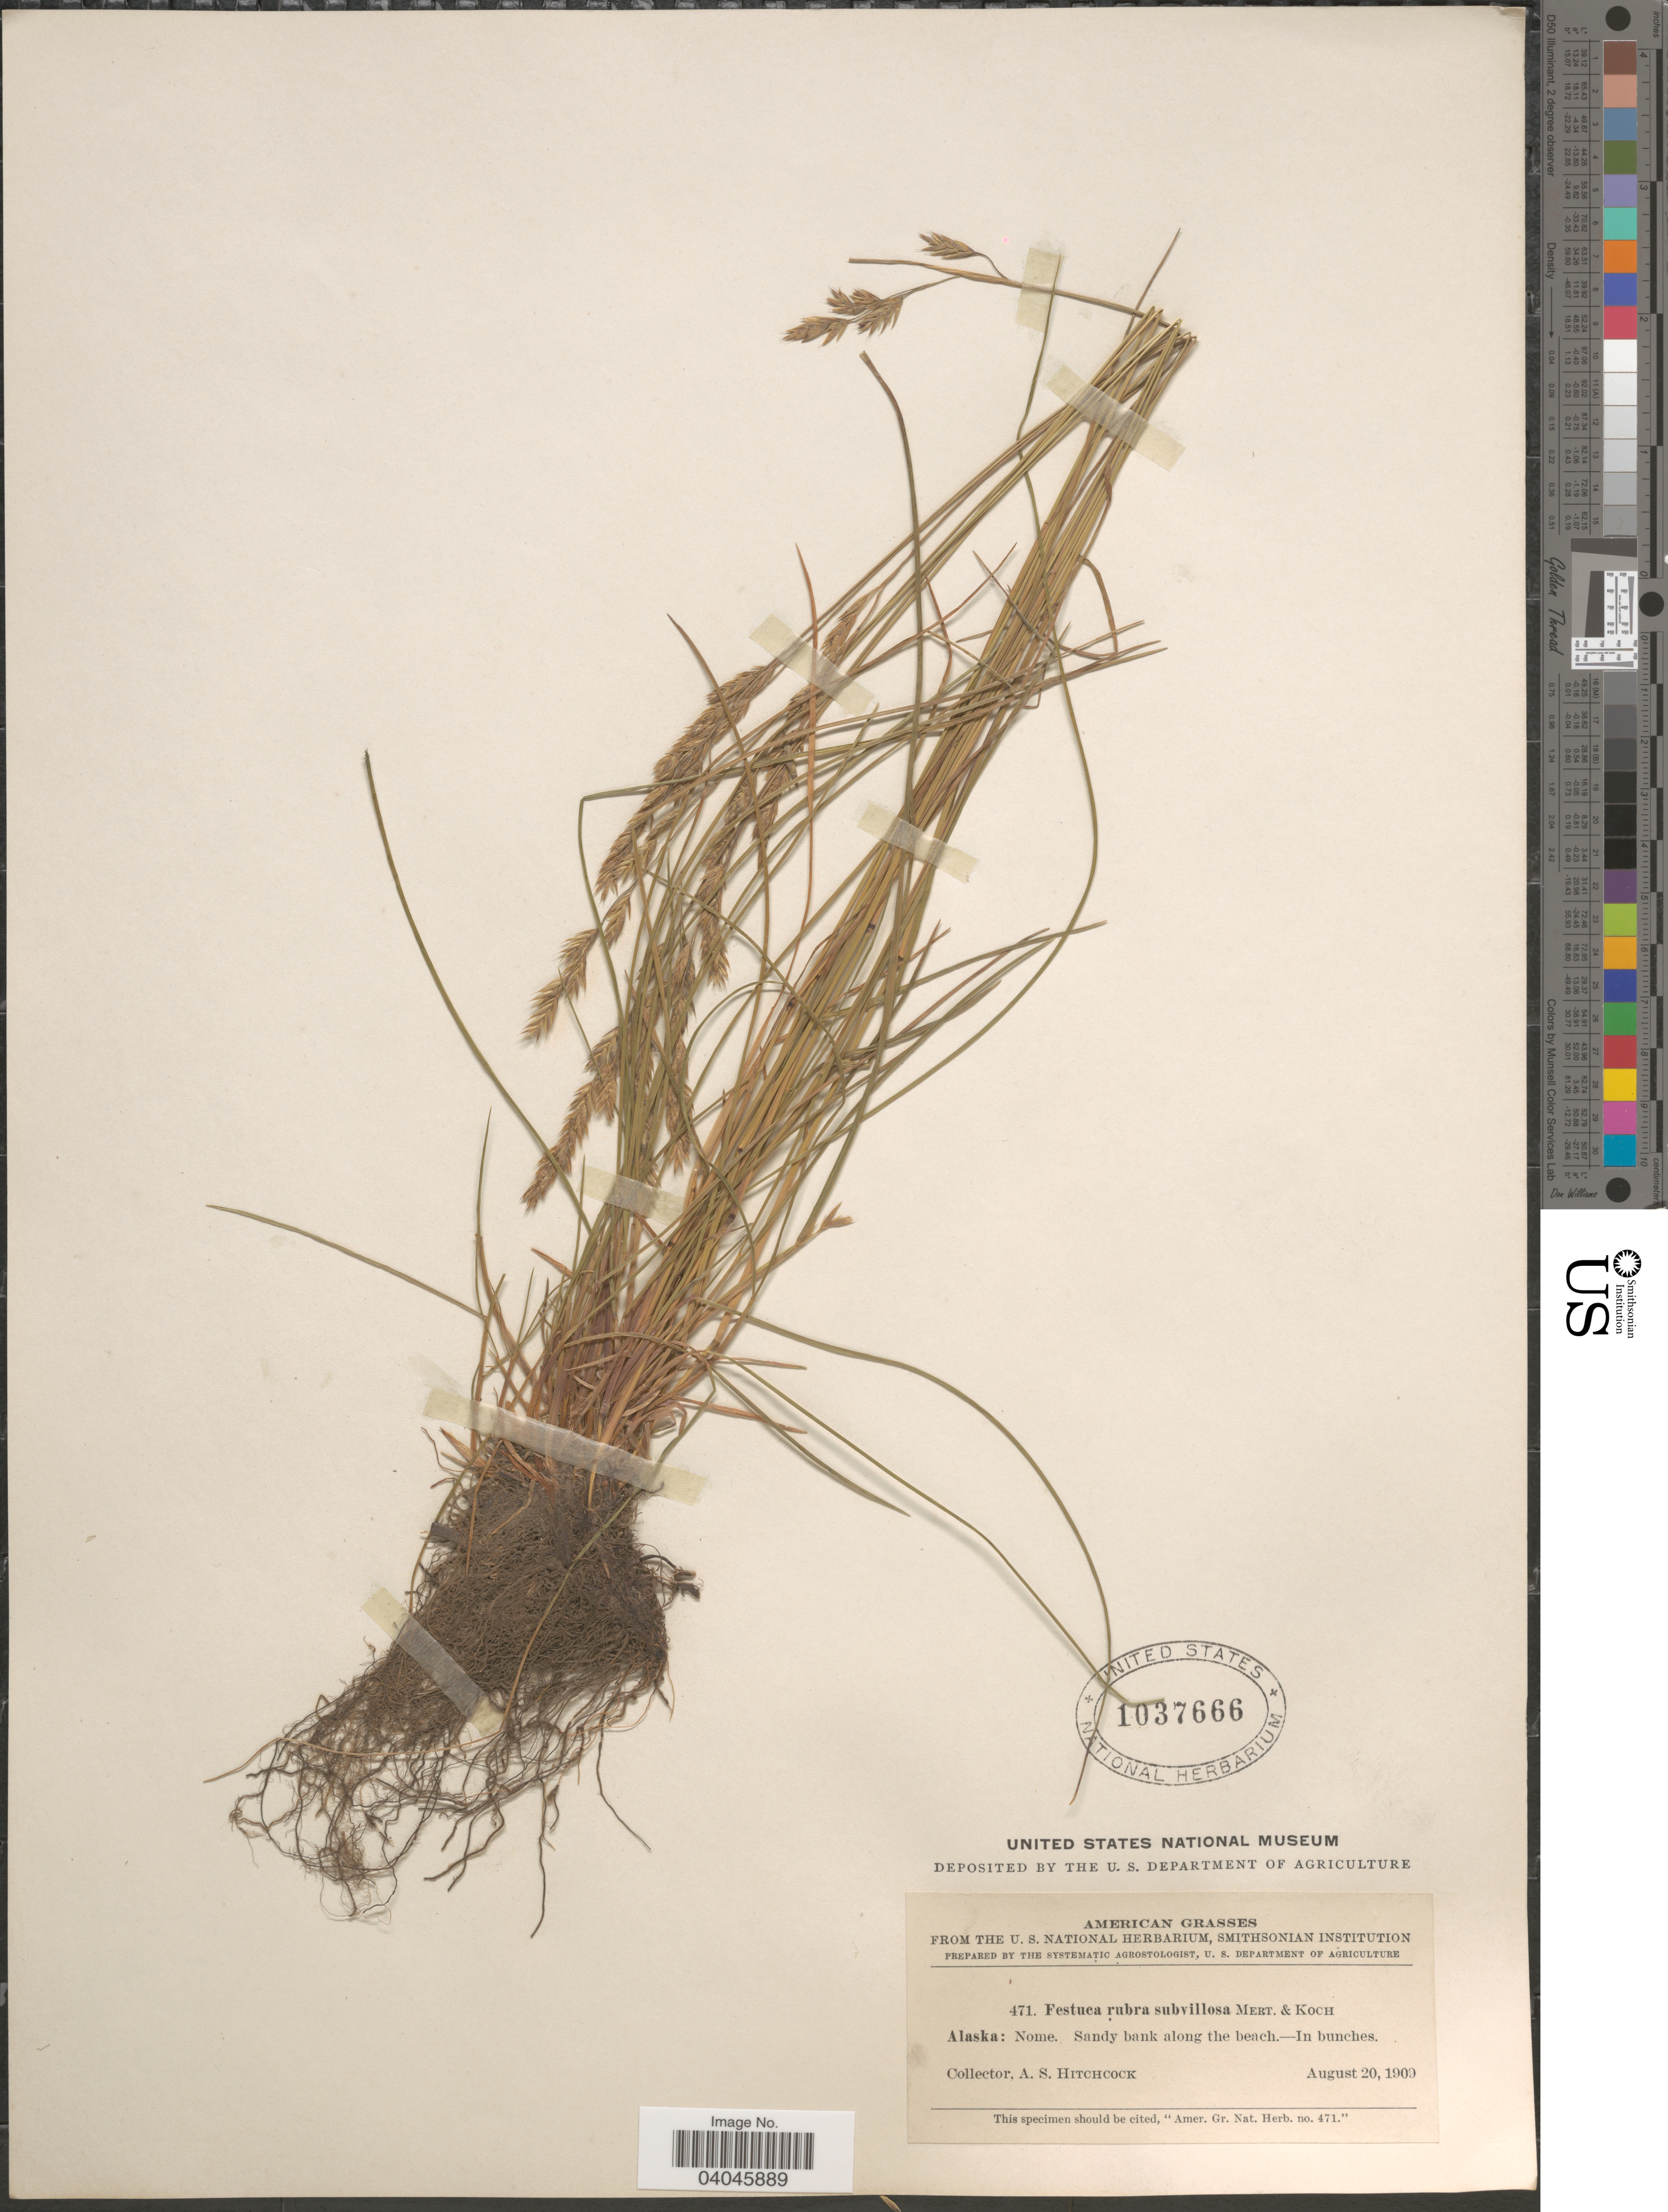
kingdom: Plantae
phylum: Tracheophyta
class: Liliopsida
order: Poales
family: Poaceae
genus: Festuca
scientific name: Festuca rubra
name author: L.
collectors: A. S. Hitchcock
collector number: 471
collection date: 1909-08-20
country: United States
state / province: Alaska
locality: American. Nome. Sandy bank along the beach.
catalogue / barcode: US 1037666